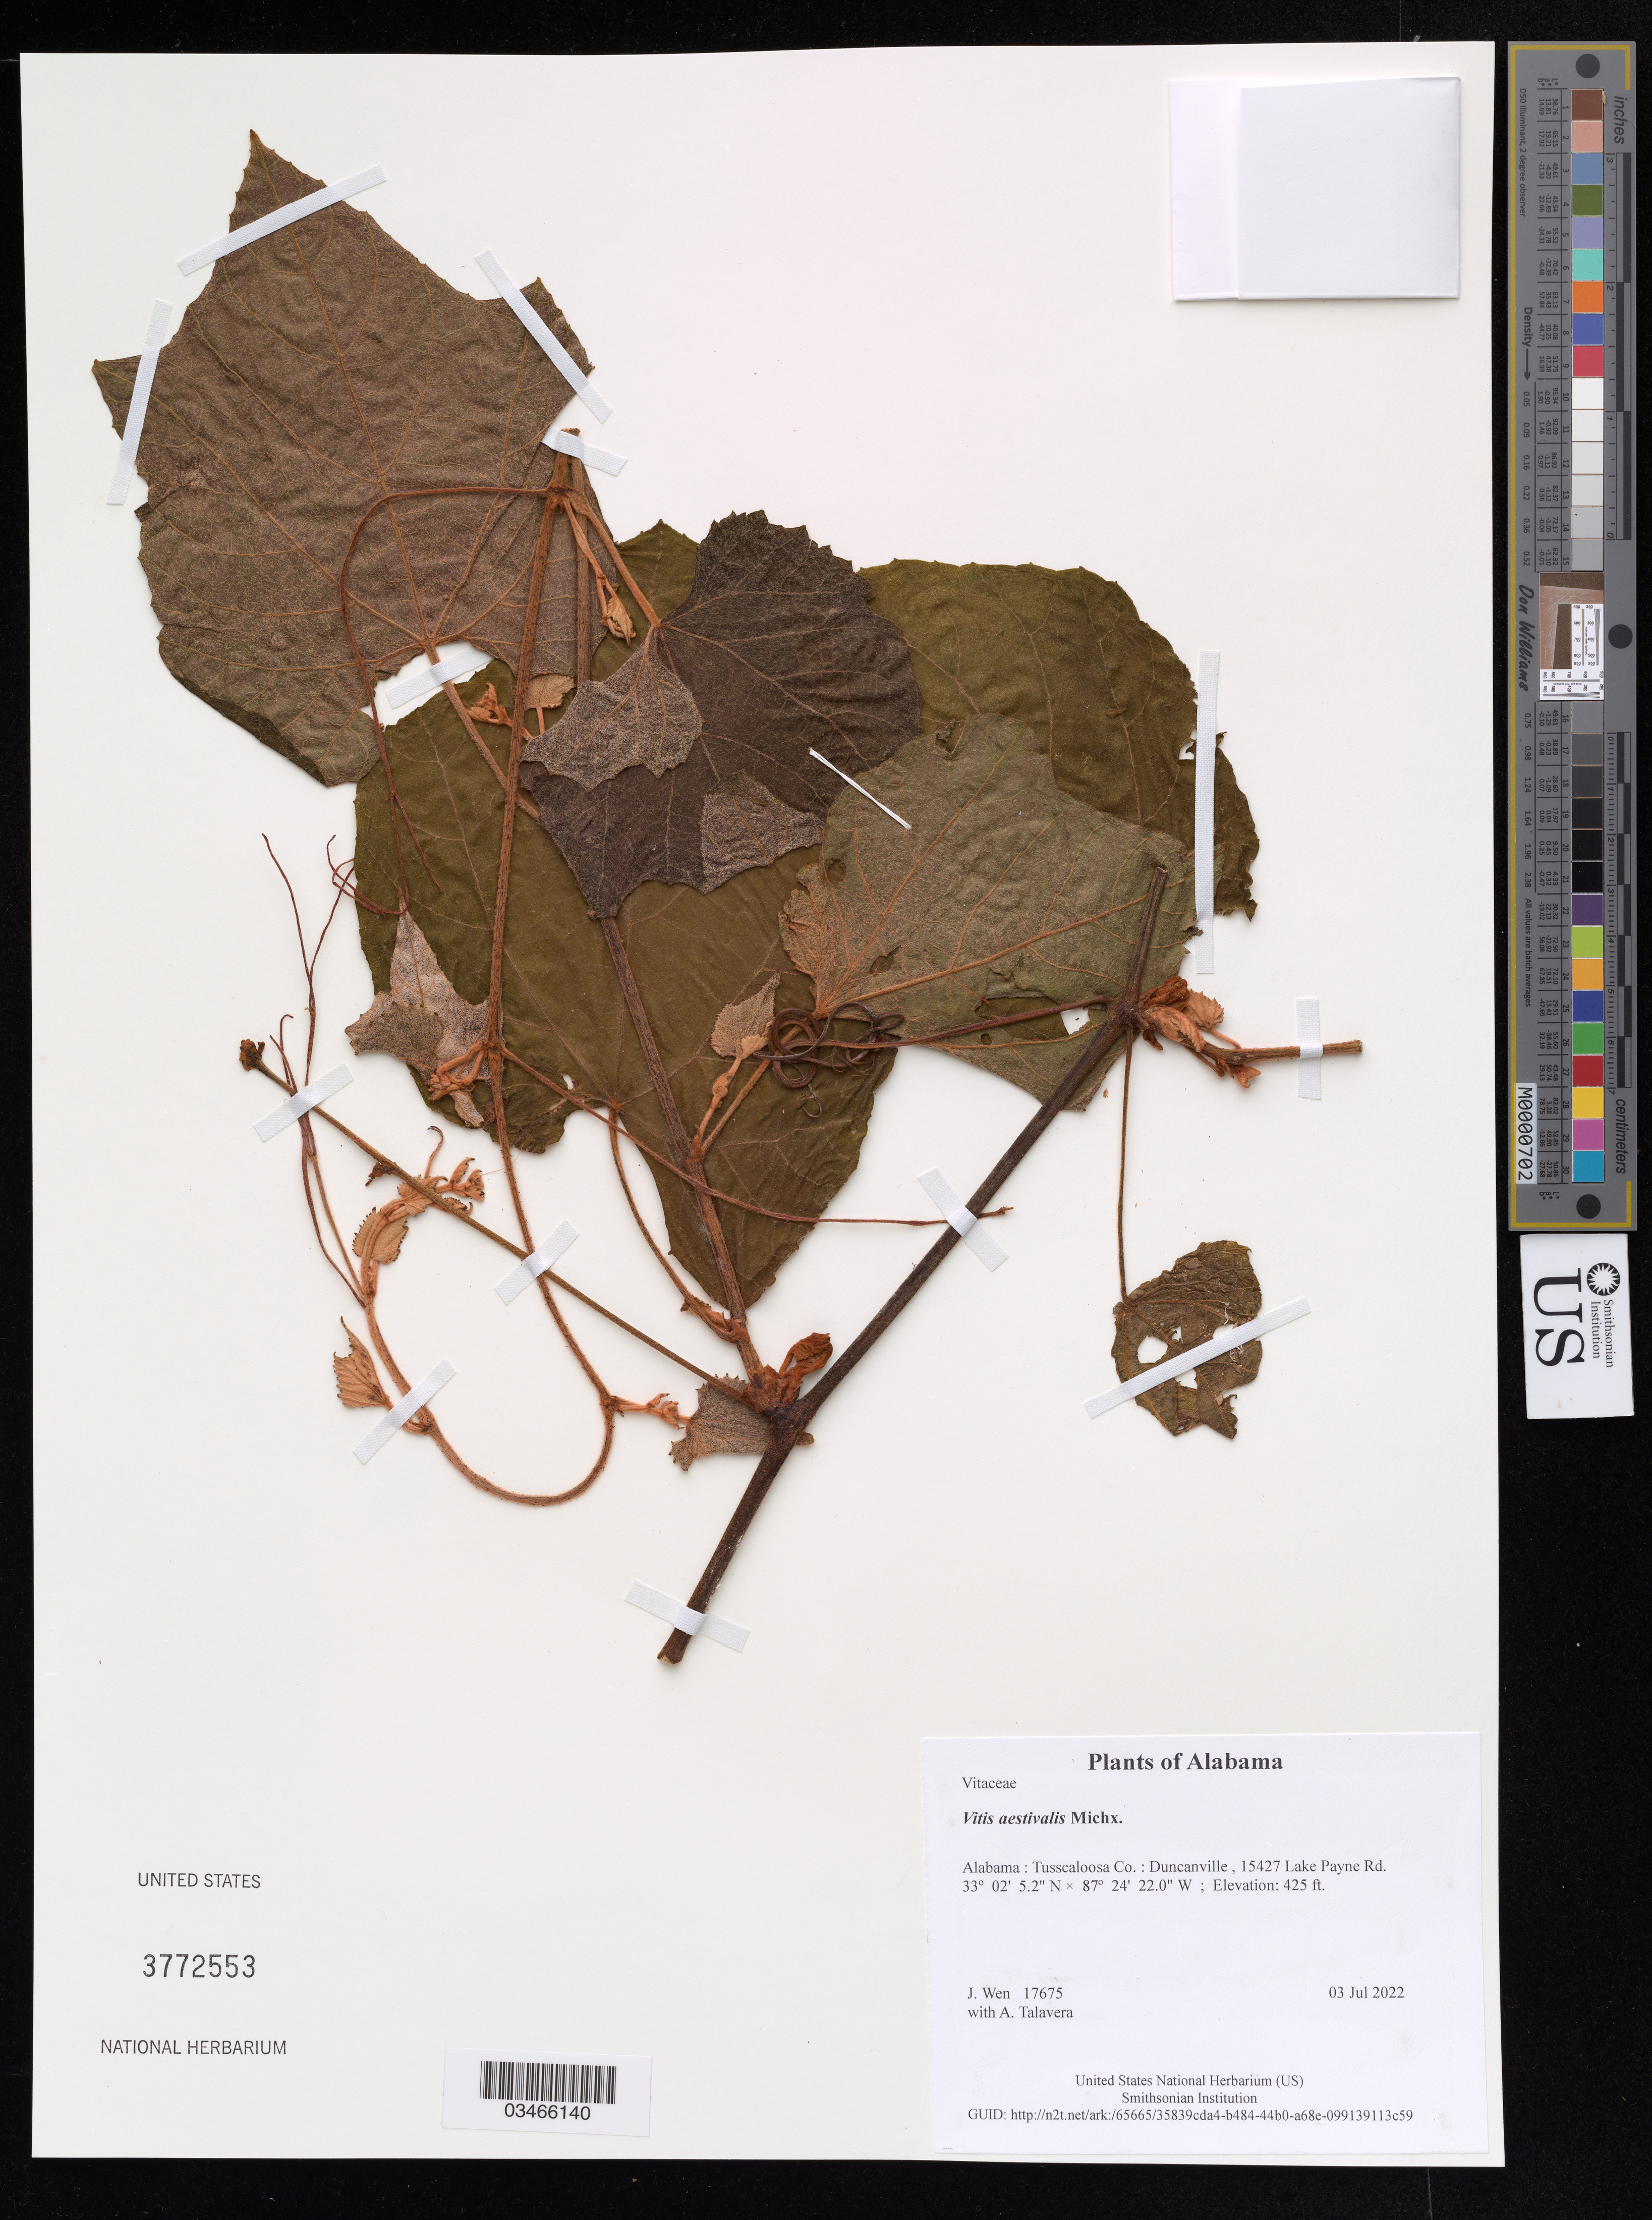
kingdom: Plantae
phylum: Tracheophyta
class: Magnoliopsida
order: Vitales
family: Vitaceae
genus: Vitis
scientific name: Vitis aestivalis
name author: Michx.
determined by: Wen, Jun, (BOT), Smithsonian Institution - National Museum of Natural History (UNITED STATES)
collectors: J. Wen & A. Talavera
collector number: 17675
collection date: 2022-07-03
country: United States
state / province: Alabama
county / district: Tusscaloosa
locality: Duncanville , 15427 Lake Payne Rd.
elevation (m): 130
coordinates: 33 02.086 N, 87 24.367 W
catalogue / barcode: US 3772553